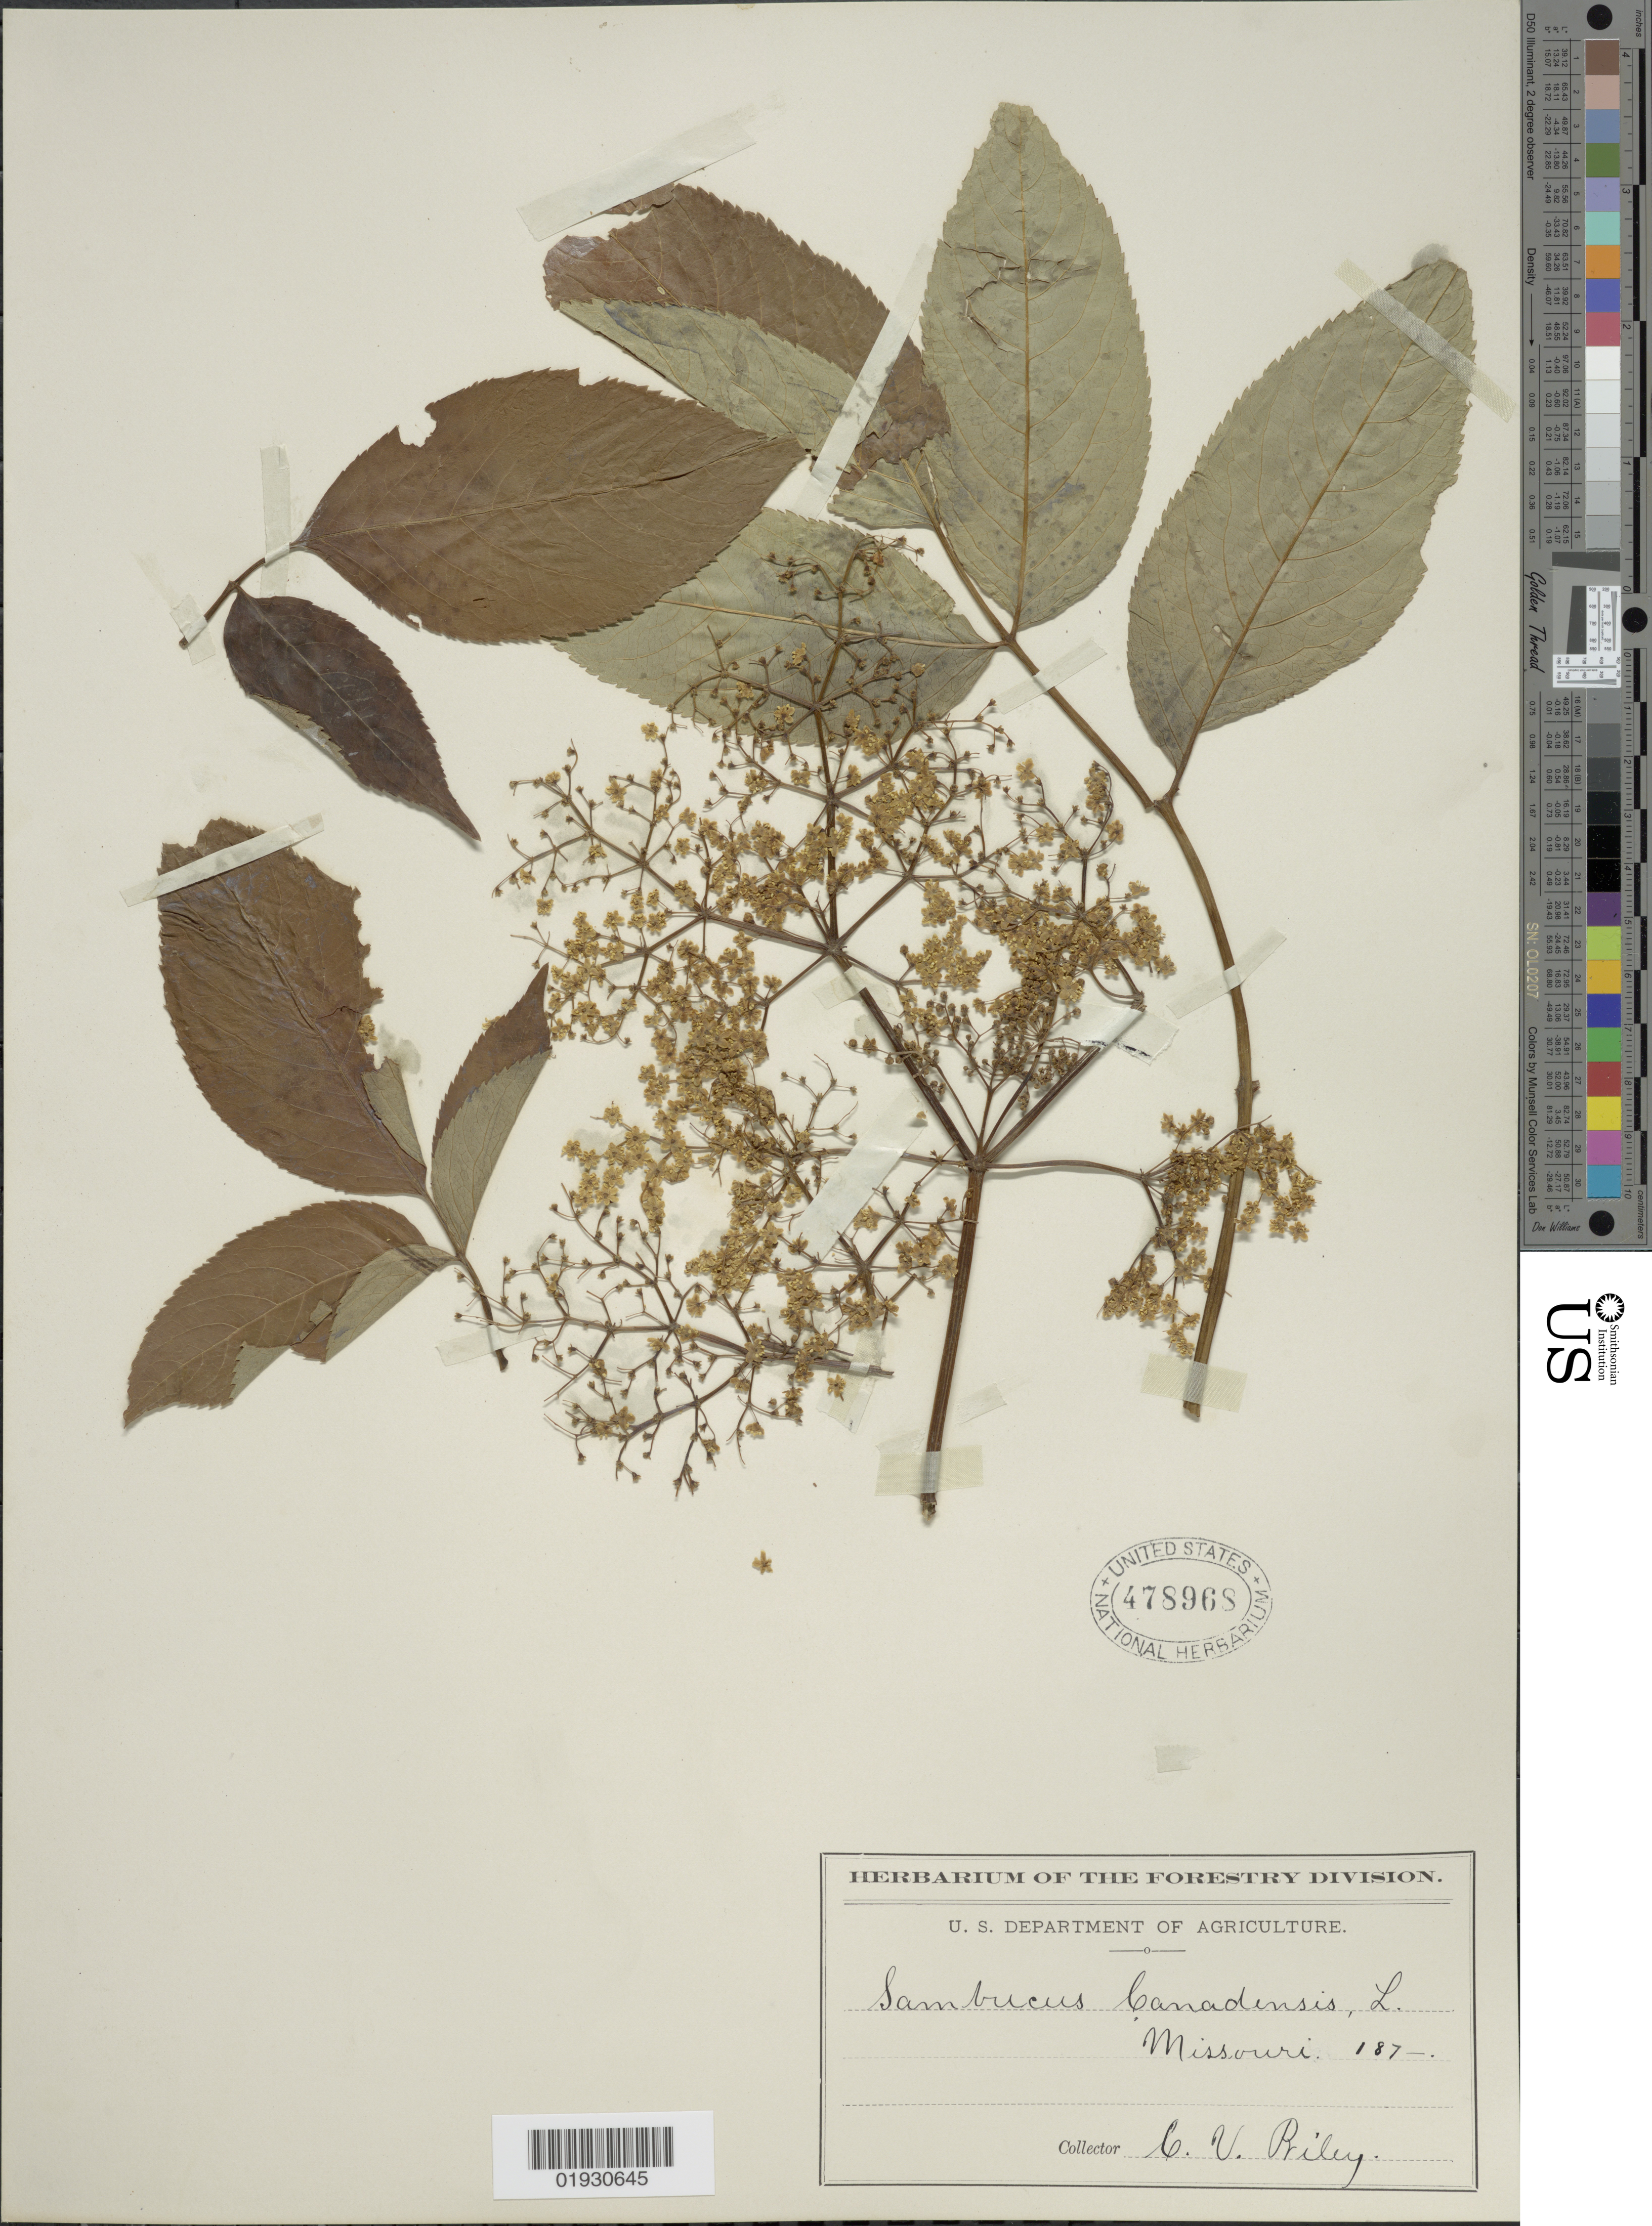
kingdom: Plantae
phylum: Tracheophyta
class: Magnoliopsida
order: Dipsacales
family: Viburnaceae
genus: Sambucus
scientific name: Sambucus canadensis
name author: L.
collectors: C. Riley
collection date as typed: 187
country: United States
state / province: Missouri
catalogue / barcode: US 478968